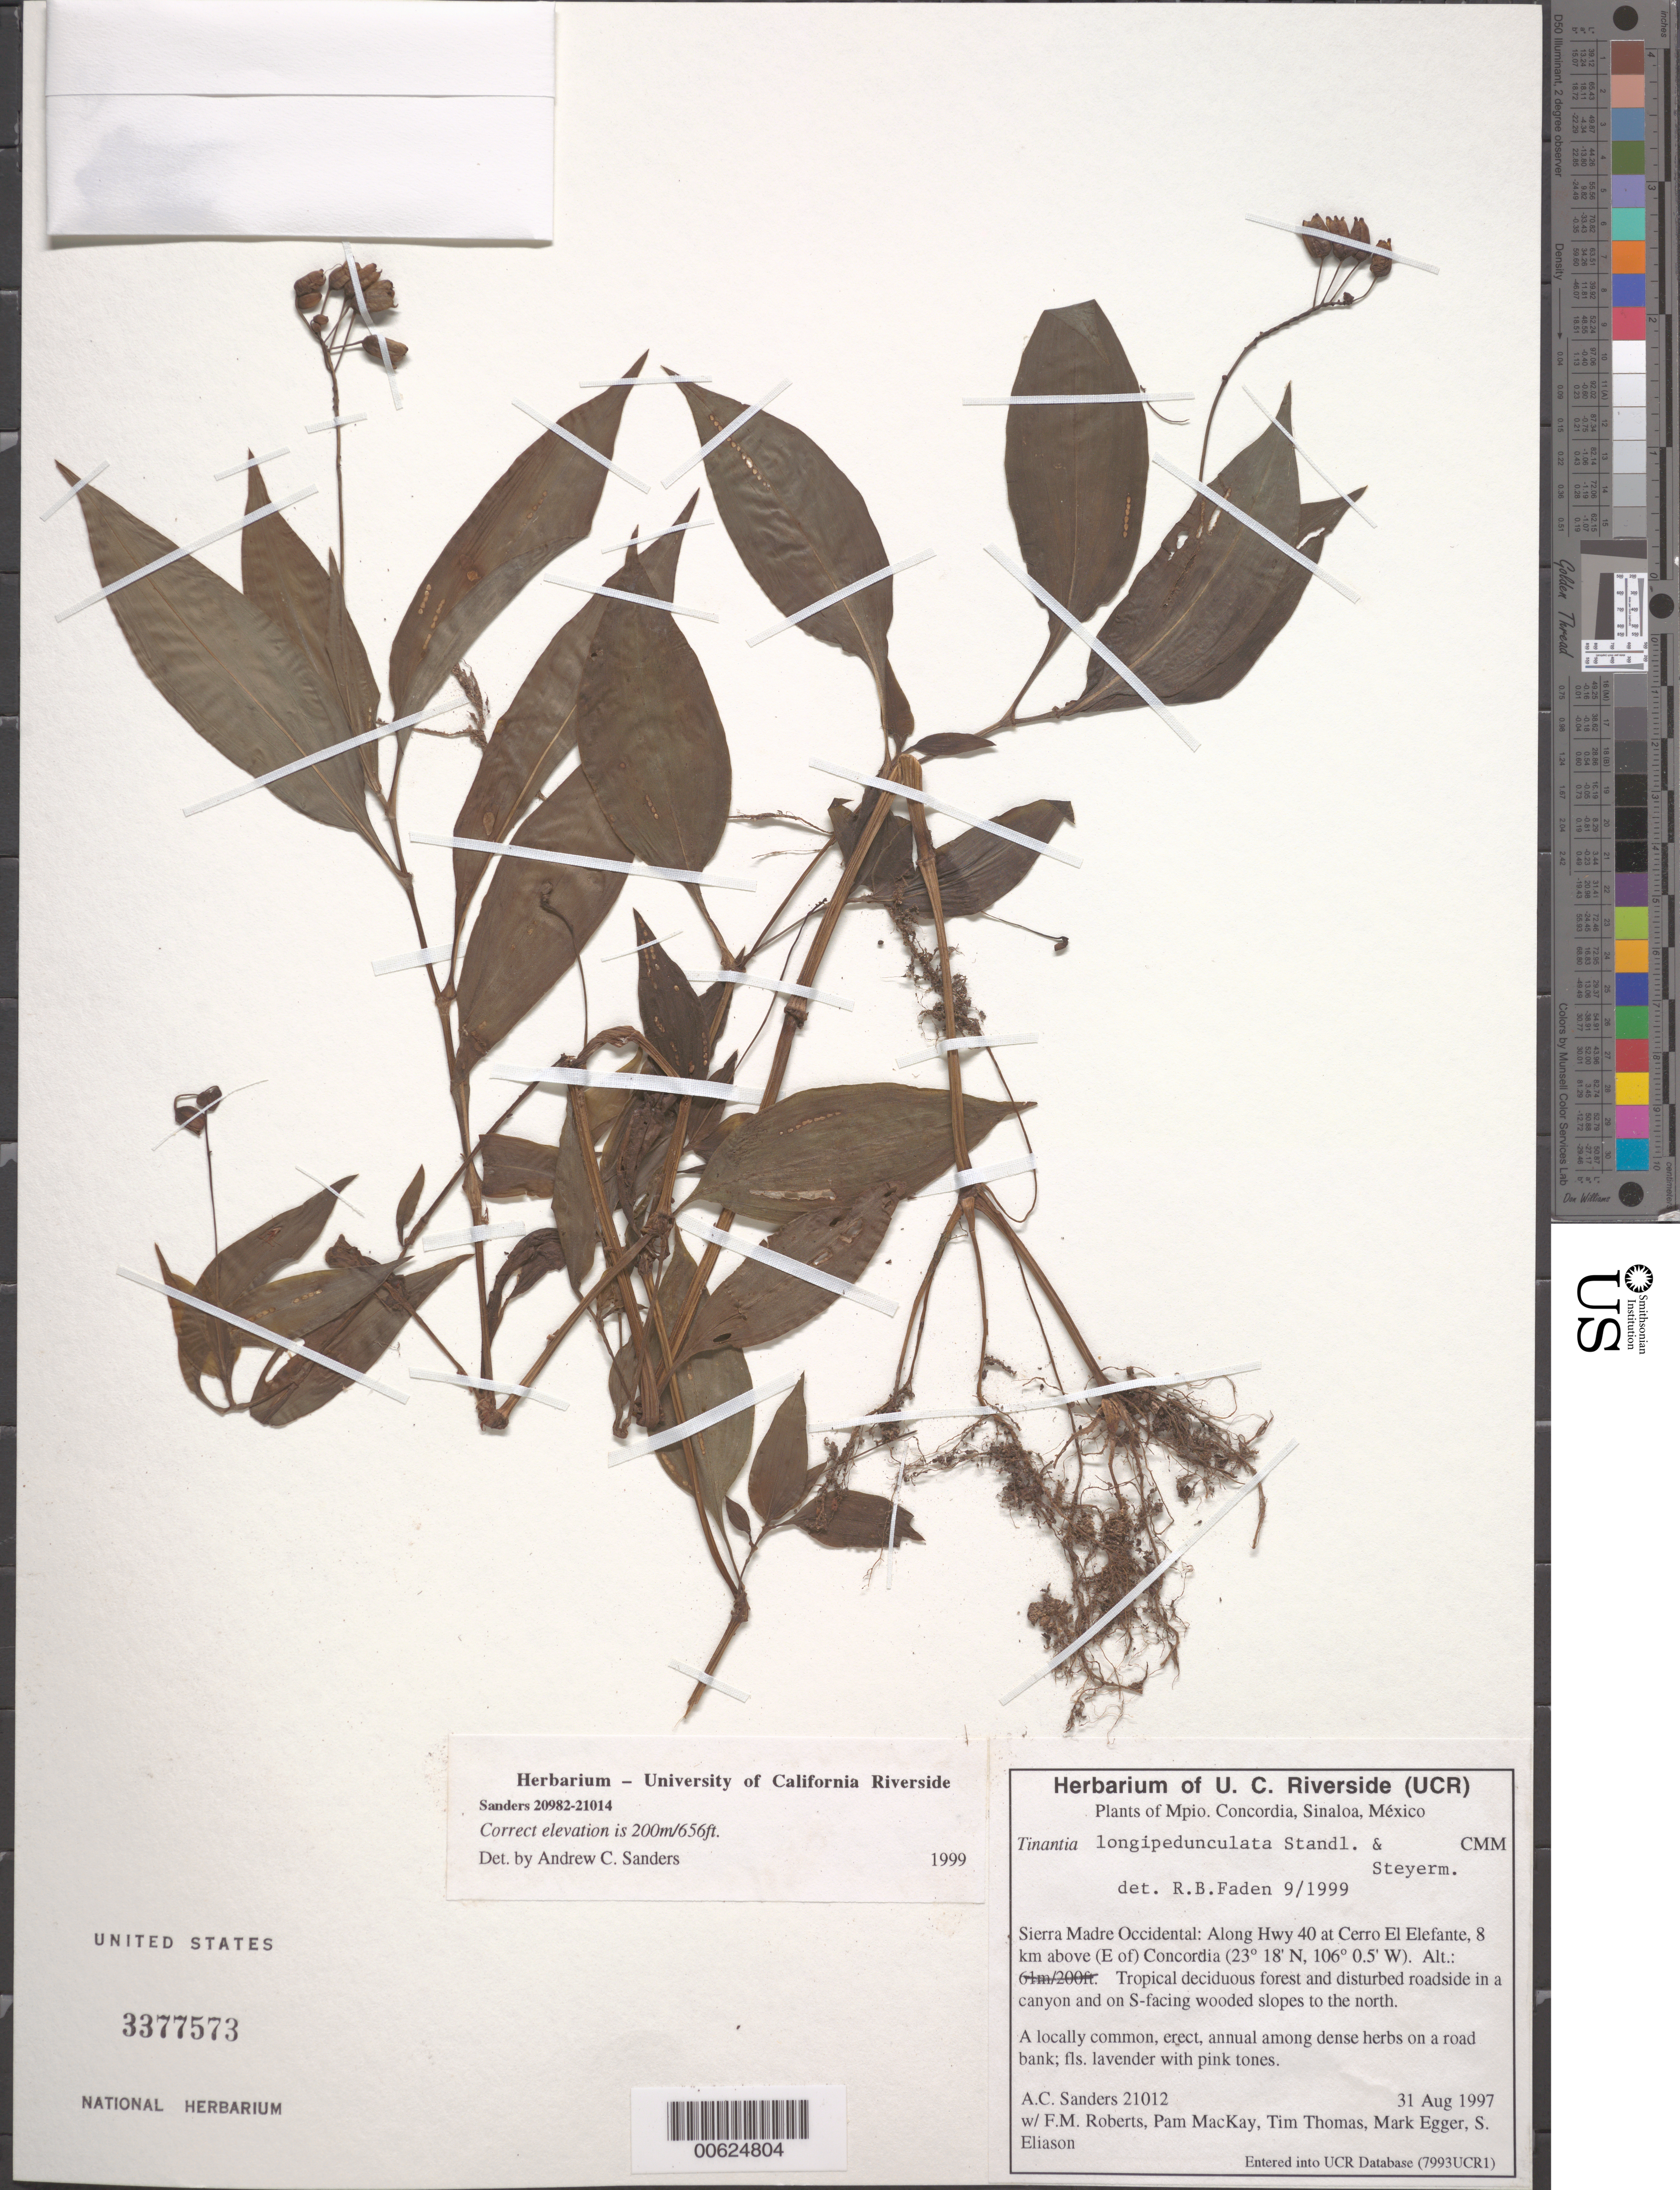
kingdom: Plantae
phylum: Tracheophyta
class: Liliopsida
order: Commelinales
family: Commelinaceae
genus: Tinantia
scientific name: Tinantia longipedunculata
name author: Standl. & Steyerm.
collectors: A. Sanders, F. Roberts, P. Mackay, T. Thomas, J. M. Egger & S. Eliason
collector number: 21012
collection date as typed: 31 Aug 1997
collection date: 1997-08-31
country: Mexico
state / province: Sinaloa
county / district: Concordia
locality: Sierra Madre occidental, near cerro el alto along hwy 40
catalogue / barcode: US 3377573